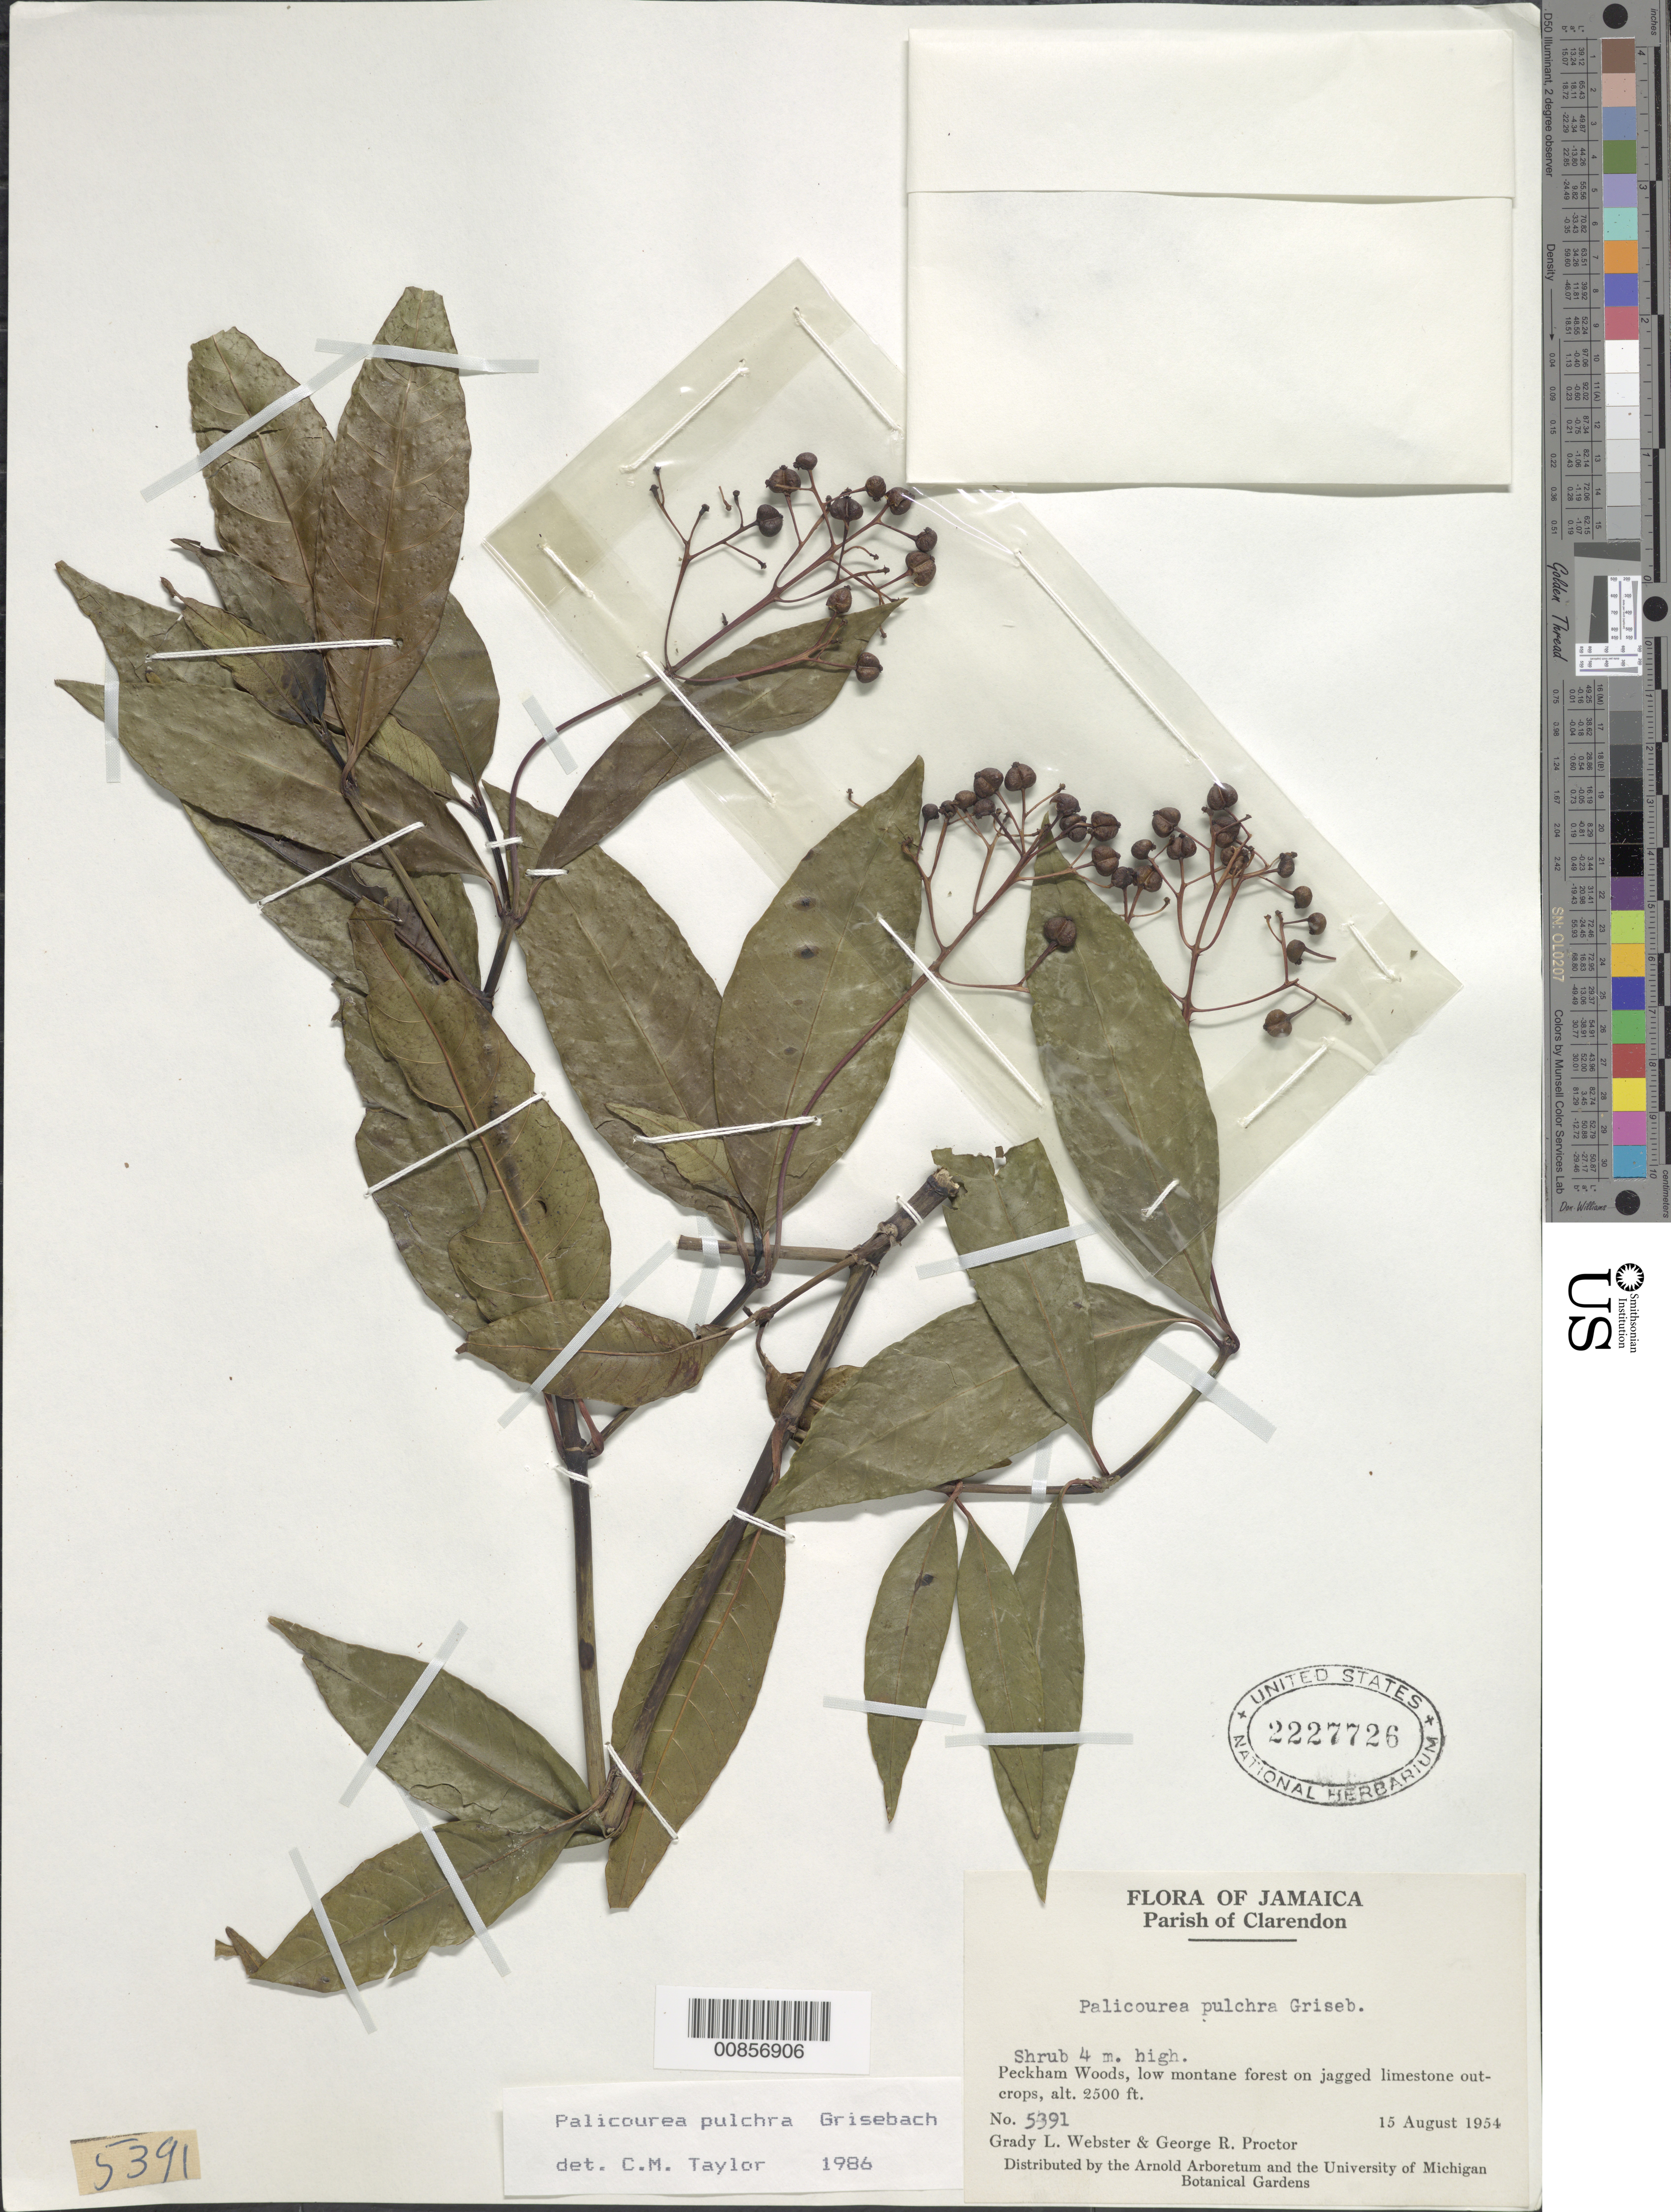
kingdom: Plantae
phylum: Tracheophyta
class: Magnoliopsida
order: Gentianales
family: Rubiaceae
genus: Palicourea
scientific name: Palicourea pulchra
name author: Griseb.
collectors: G. L. Webster & G. R. Proctor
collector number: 5391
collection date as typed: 15 Aug 1954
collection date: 1954-08-15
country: Jamaica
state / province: Clarendon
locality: Peckham Woods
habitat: Low montane forest on jagged limestone outcrops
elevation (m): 762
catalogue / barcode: US 2227726